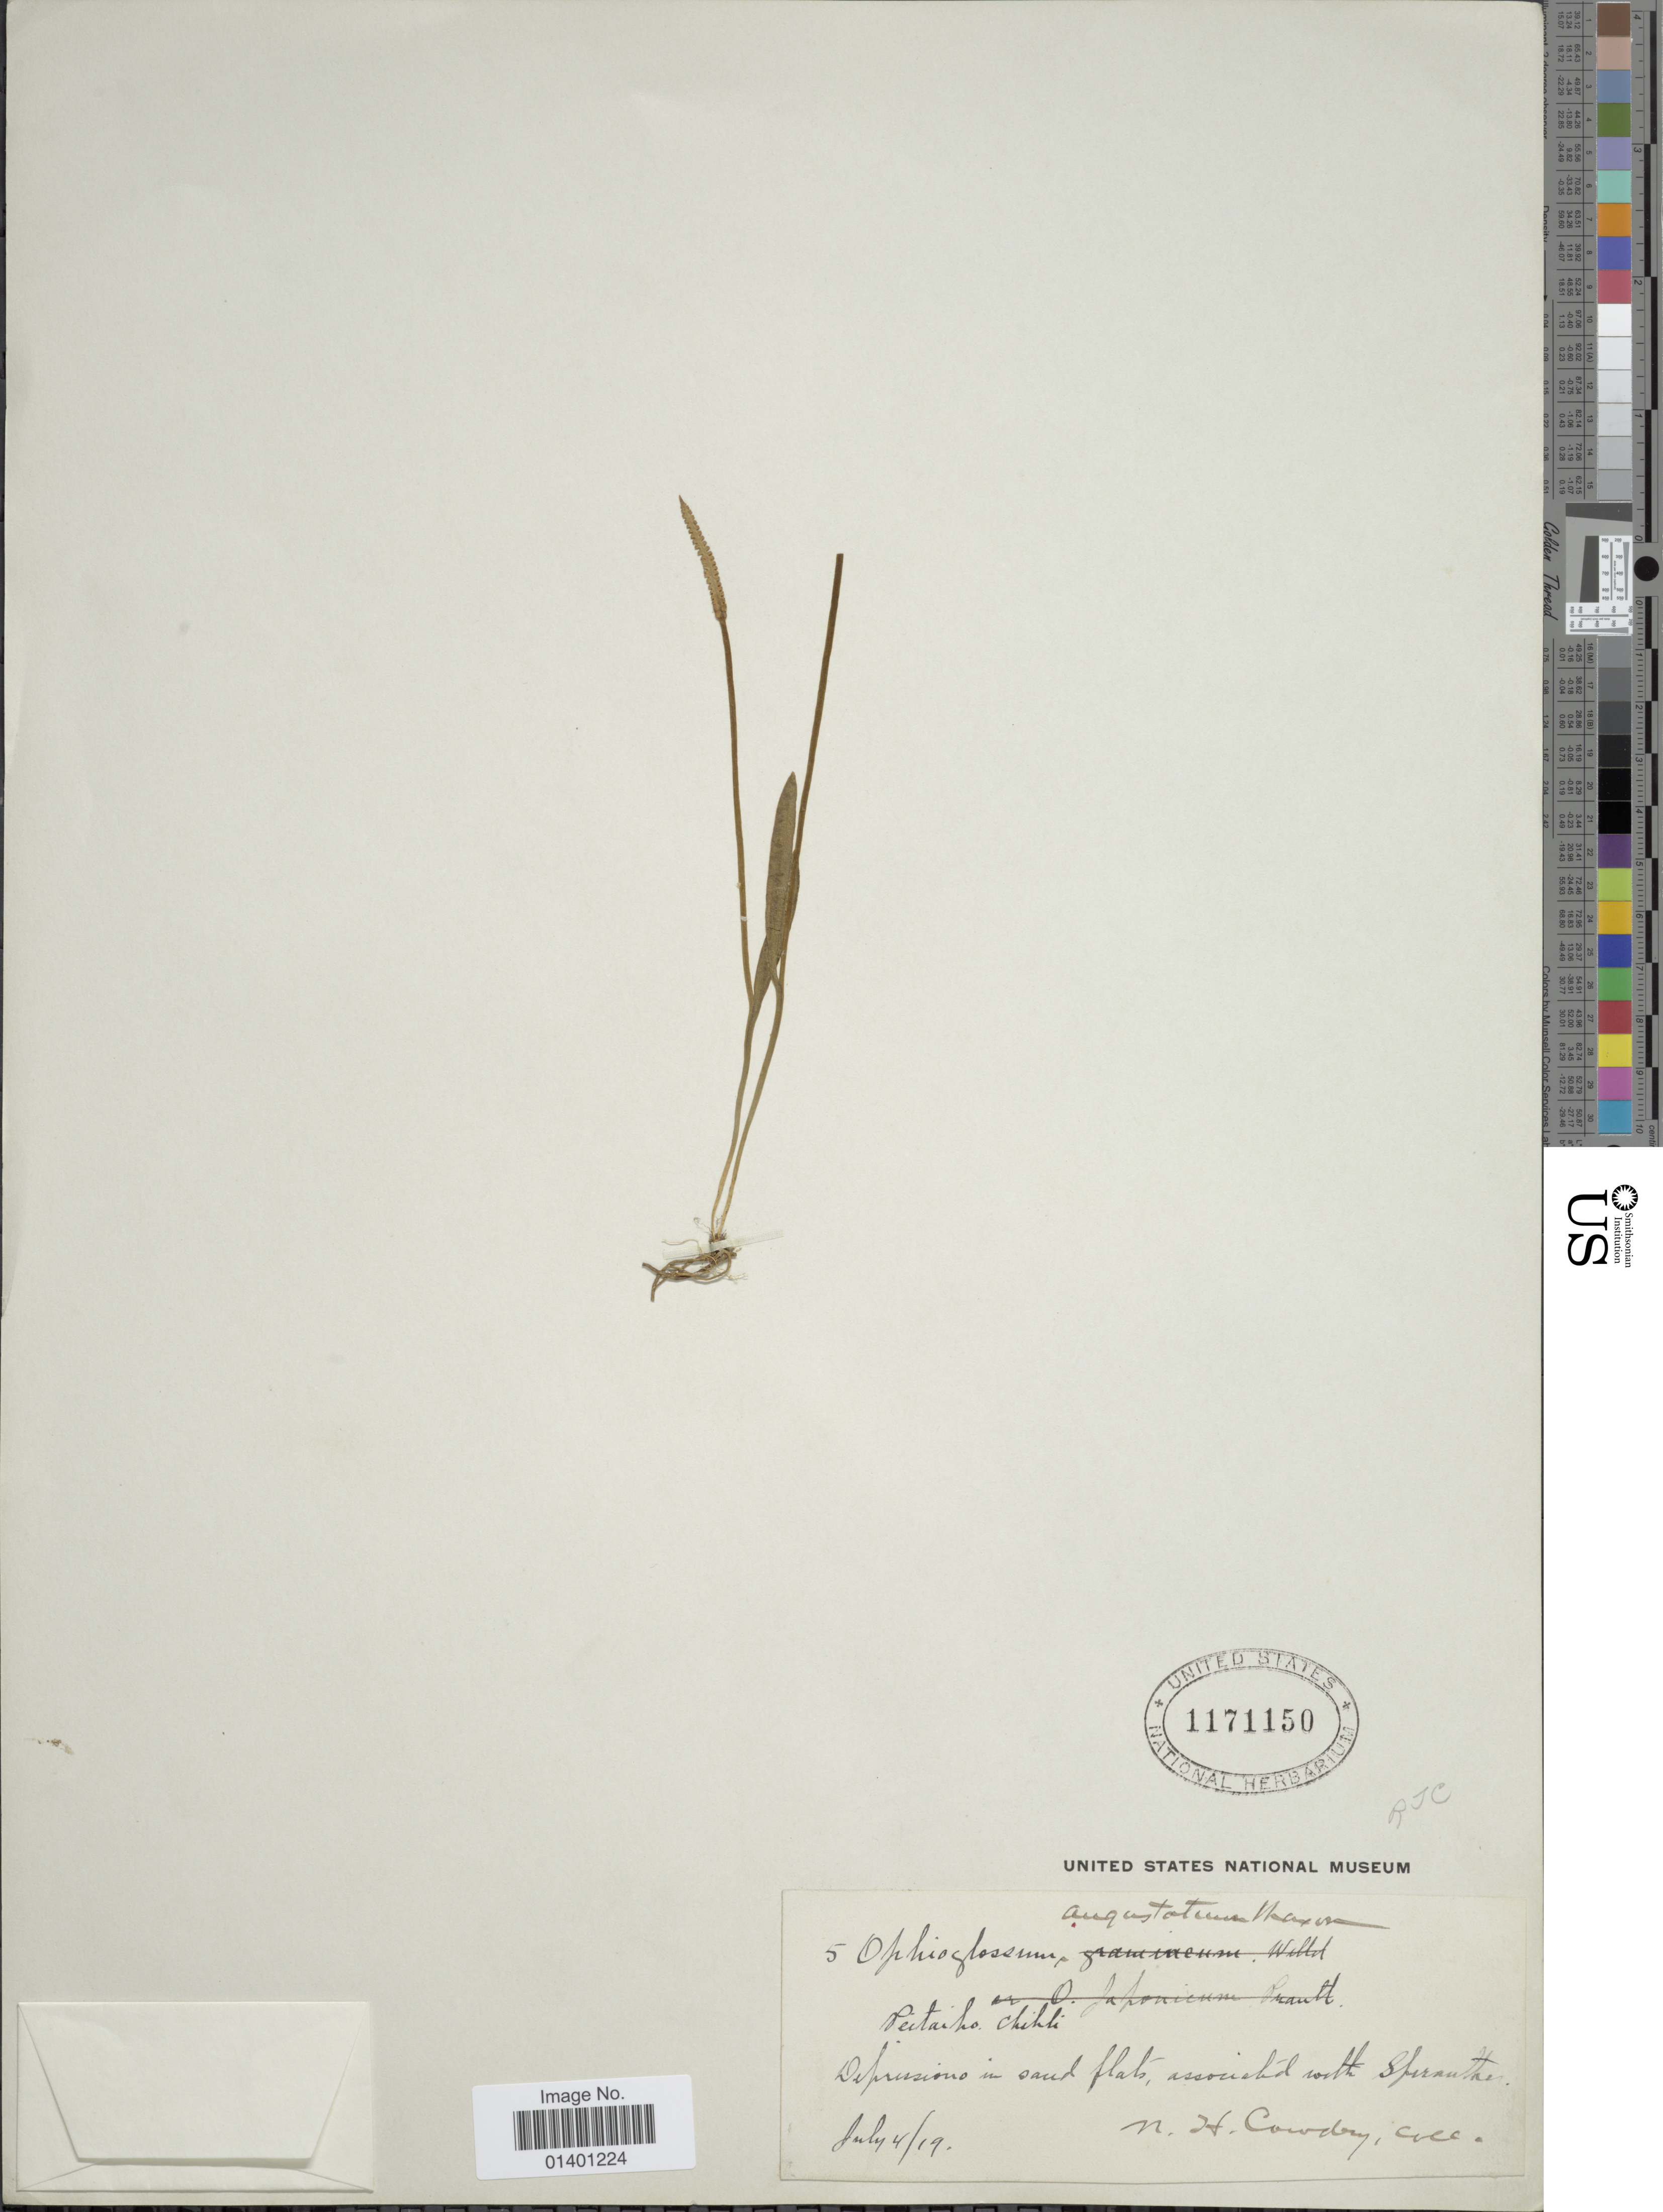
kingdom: Plantae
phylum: Tracheophyta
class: Polypodiopsida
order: Ophioglossales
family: Ophioglossaceae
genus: Ophioglossum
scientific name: Ophioglossum angustulatum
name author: Maxon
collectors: N. H. Cowdry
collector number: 5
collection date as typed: Transcribed d/m/y: 4/7/19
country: China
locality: Peitaiho Chihli [interpreted]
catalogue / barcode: US 1171150